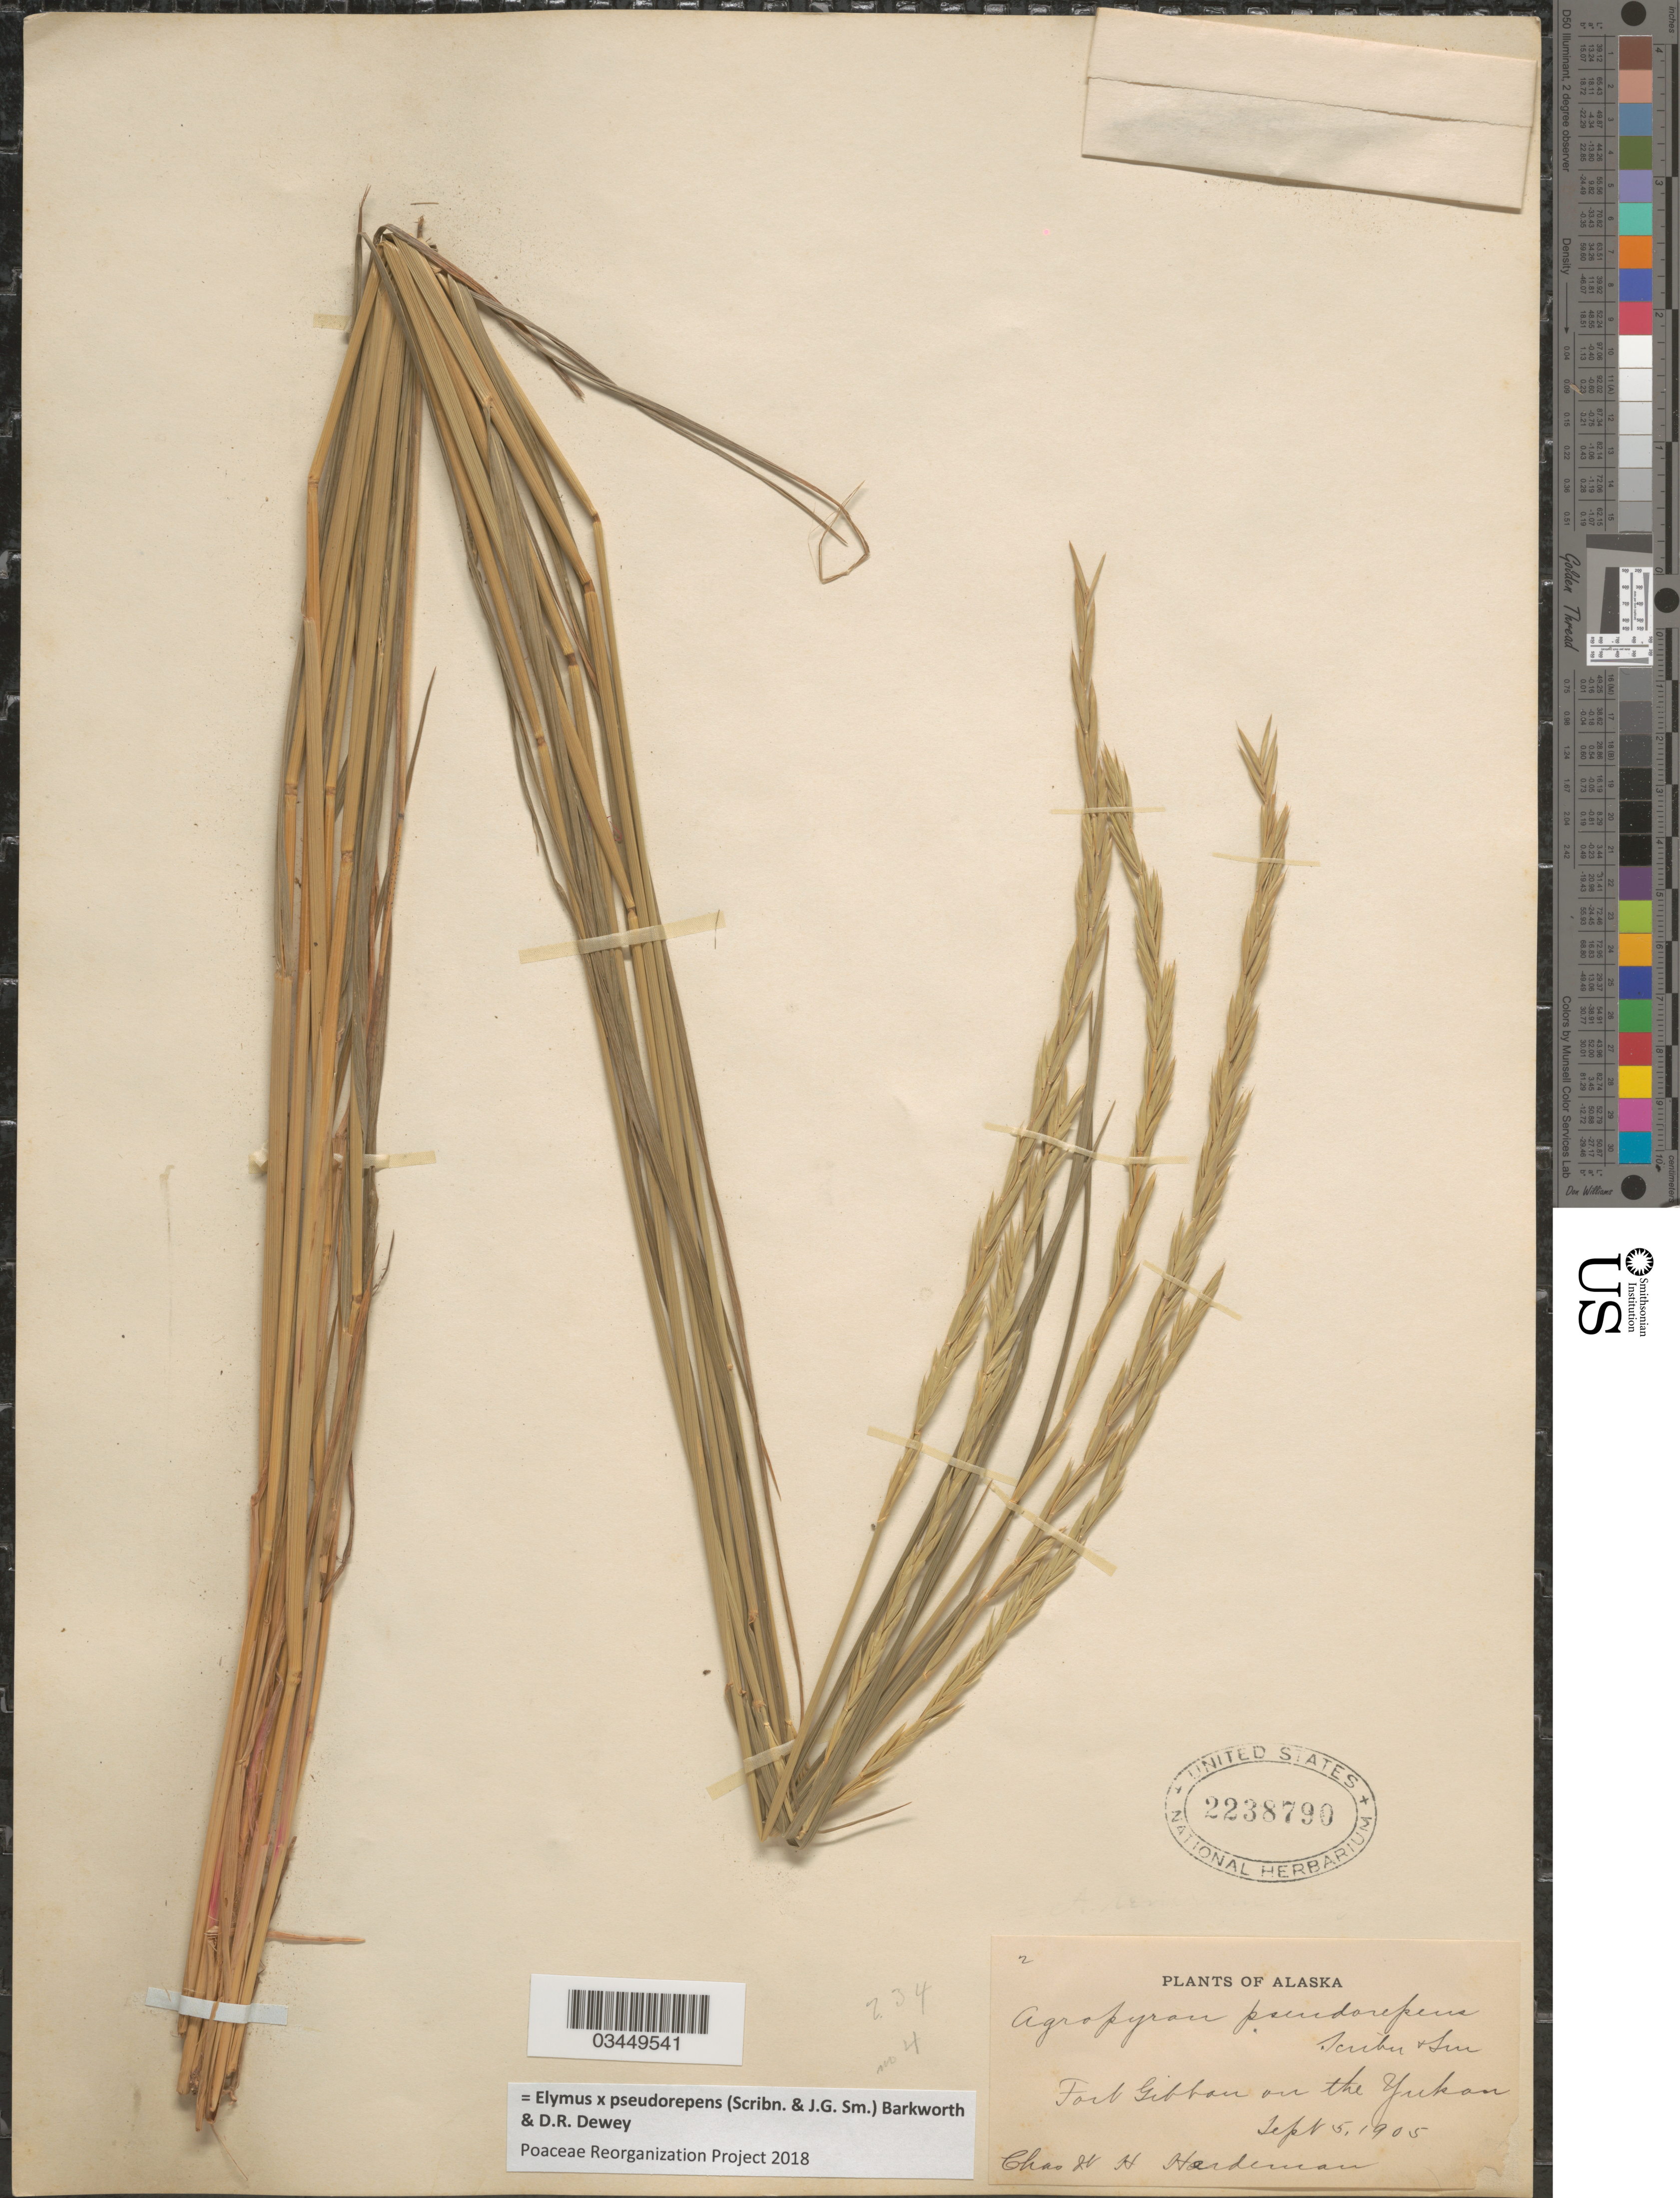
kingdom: Plantae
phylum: Tracheophyta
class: Liliopsida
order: Poales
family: Poaceae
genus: Elymus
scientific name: Elymus x pseudorepens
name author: (Scribn. & J.G. Sm.) Barkworth & Dewey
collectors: C. Hardeman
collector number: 2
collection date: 1905-09-05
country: United States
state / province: Alaska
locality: Fort Gibbon on the Yukon.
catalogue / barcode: US 2238790